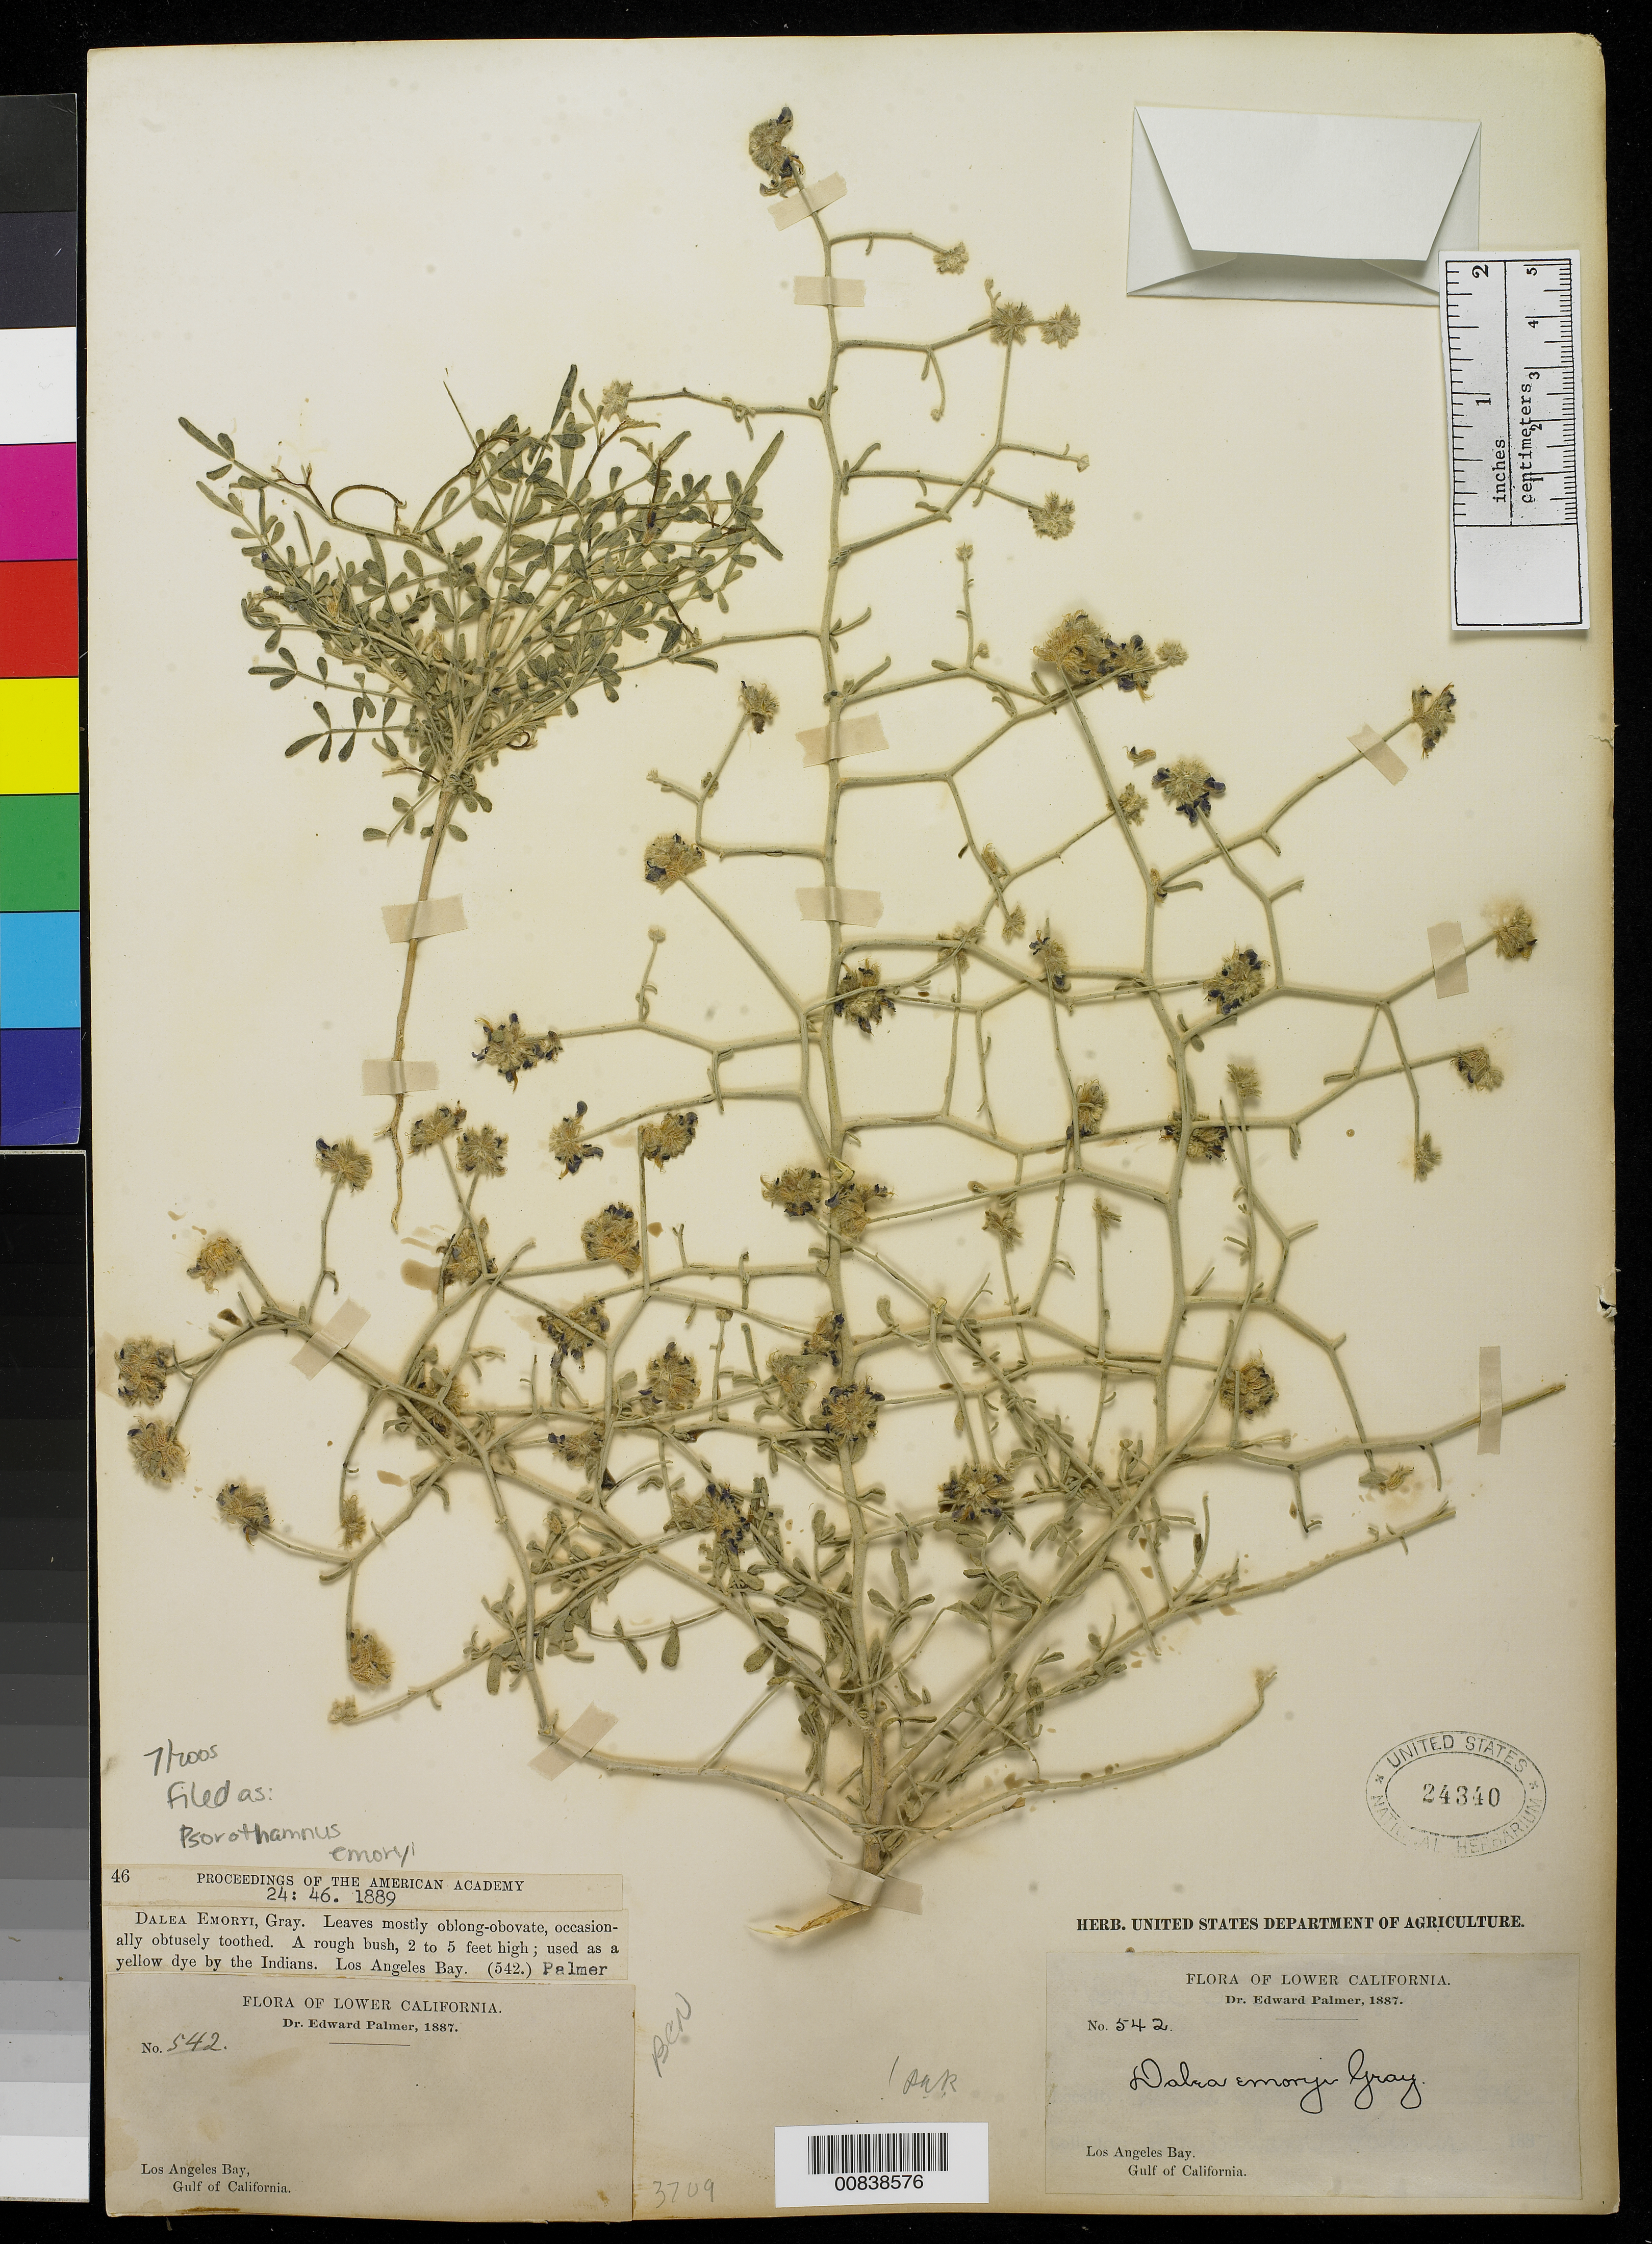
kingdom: Plantae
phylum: Tracheophyta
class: Magnoliopsida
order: Fabales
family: Fabaceae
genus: Psorothamnus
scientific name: Psorothamnus emoryi var. emoryi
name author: (A. Gray) Rydb.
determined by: Strong, M. T., (US), Smithsonian Institution - National Museum of Natural History (UNITED STATES)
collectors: E. Palmer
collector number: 542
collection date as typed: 1887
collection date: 1887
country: Mexico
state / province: Baja California Norte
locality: Los Angeles Bay, Gulf of California, Baja California.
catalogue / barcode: US 24340